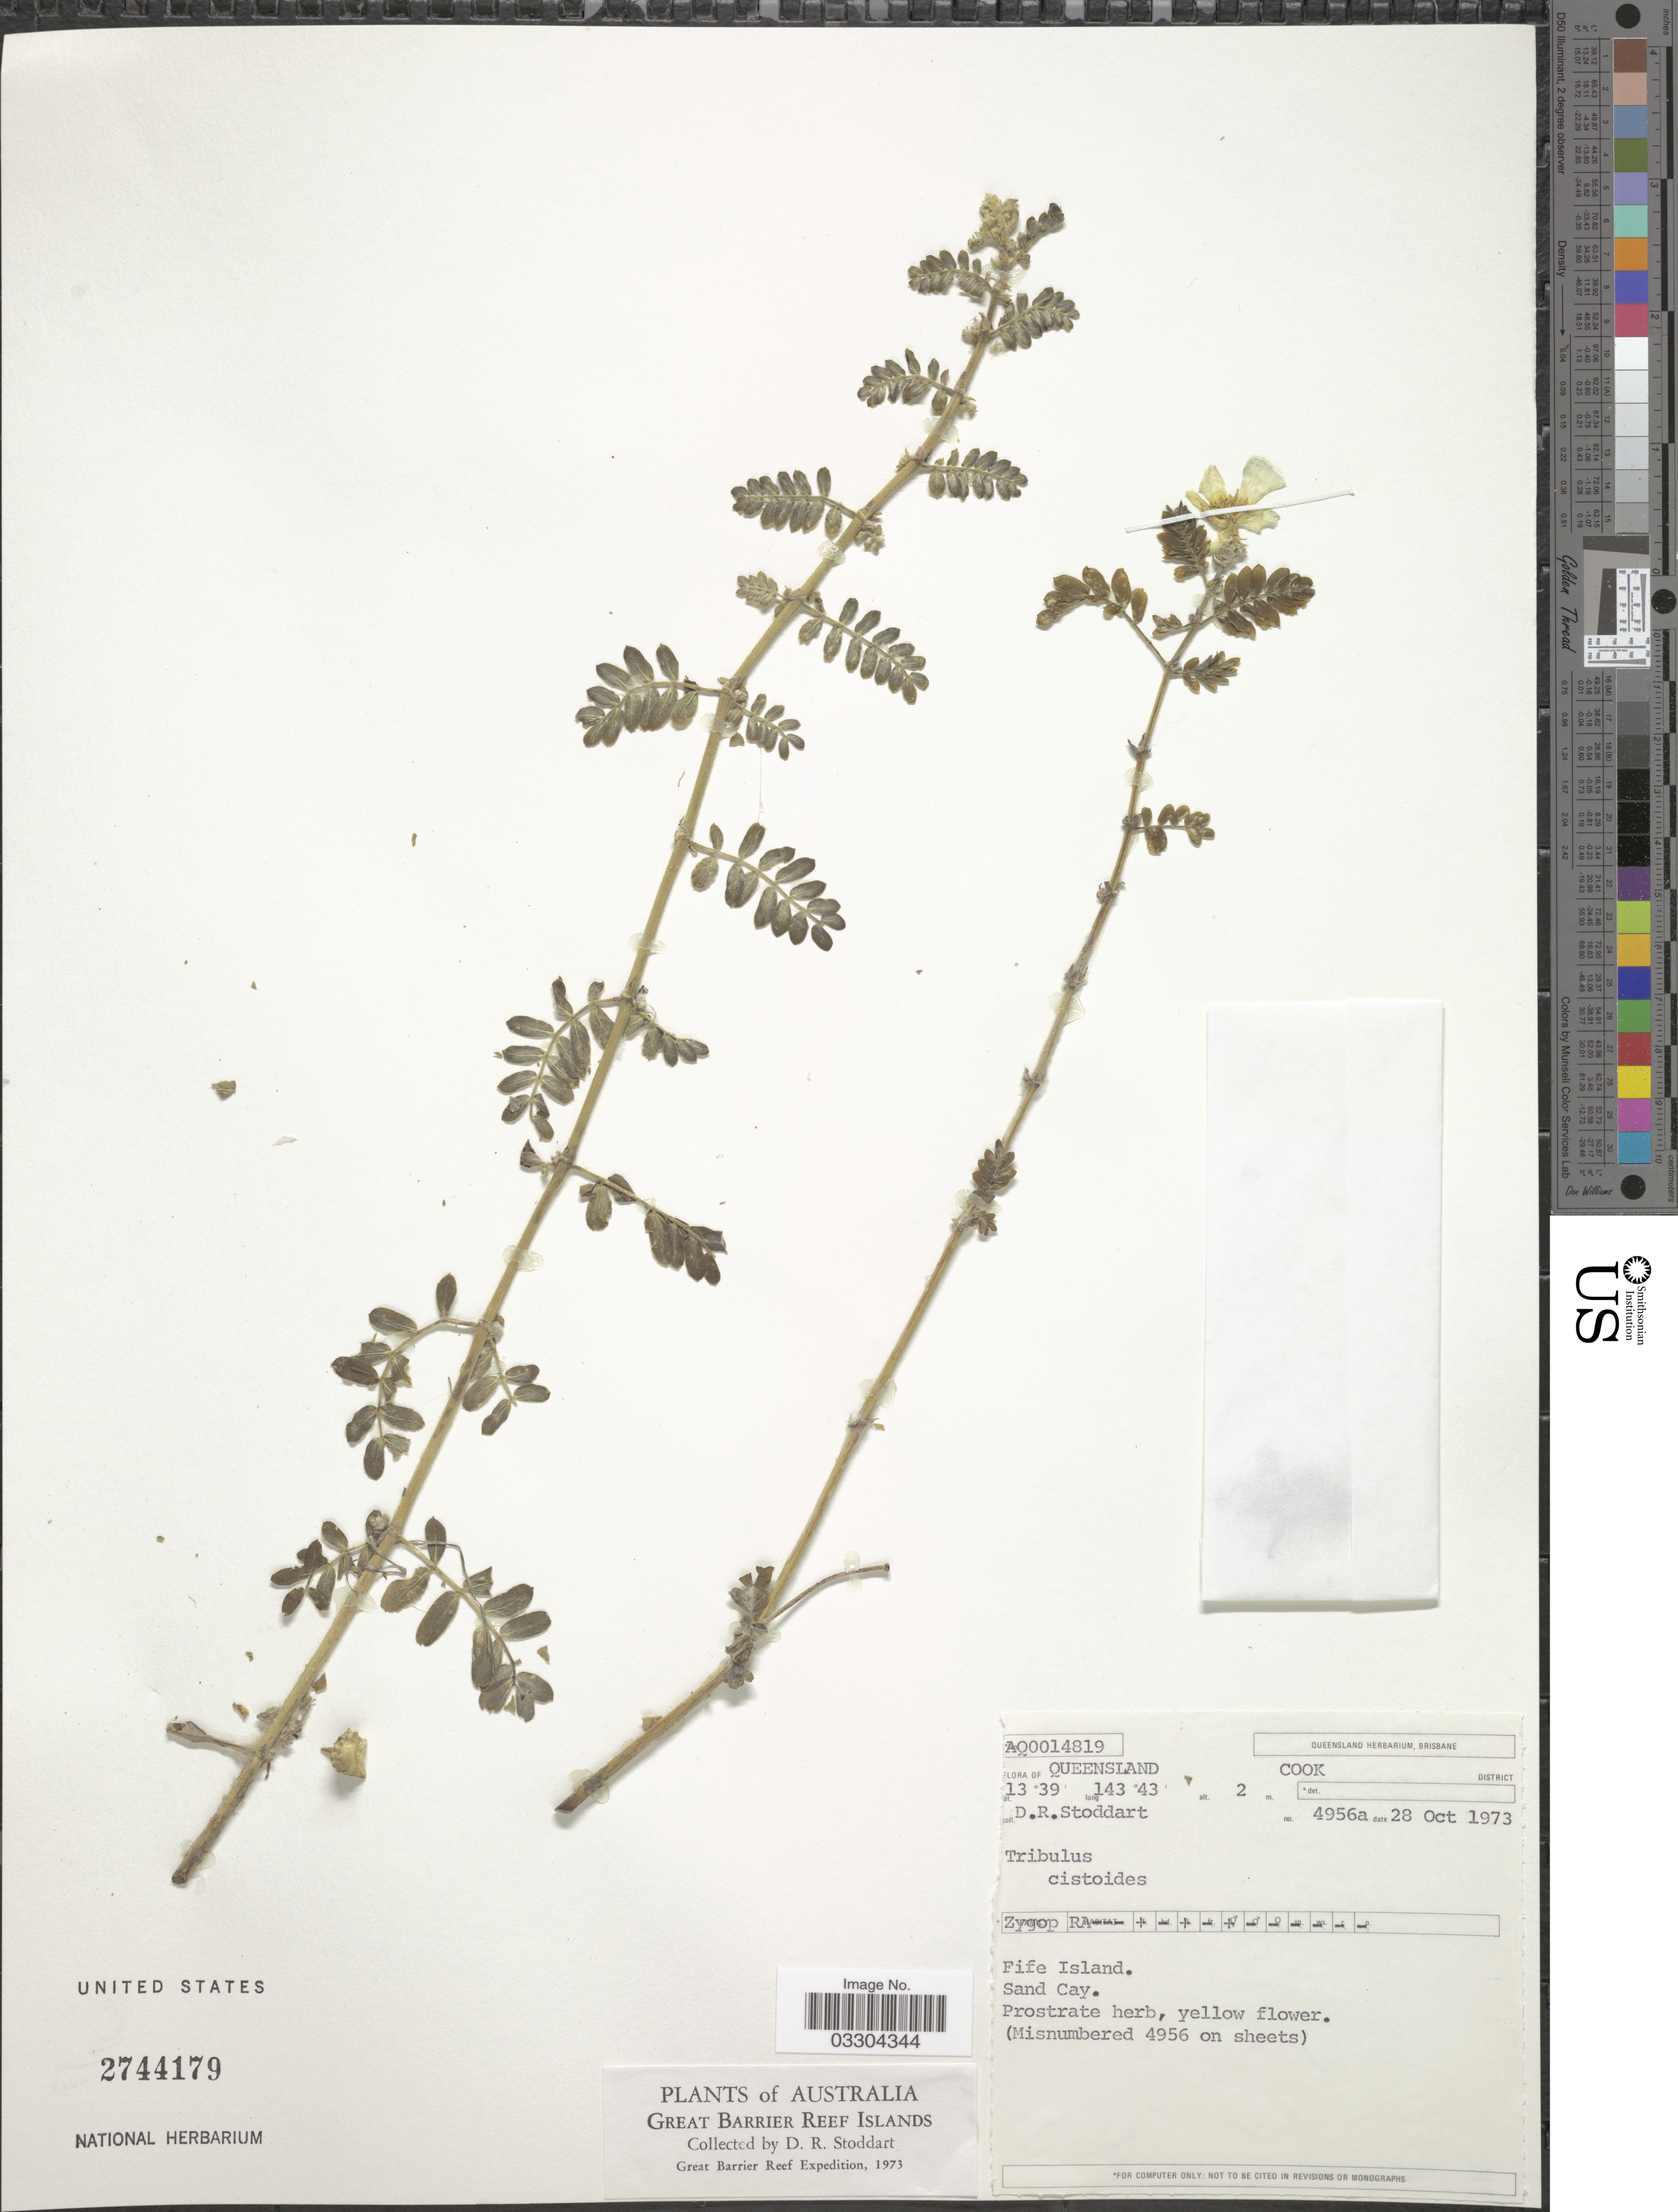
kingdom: Plantae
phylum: Tracheophyta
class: Magnoliopsida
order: Zygophyllales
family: Zygophyllaceae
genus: Tribulus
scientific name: Tribulus cistoides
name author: L.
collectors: D. R. Stoddart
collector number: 4956a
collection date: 1973-10-28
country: Australia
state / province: Queensland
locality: Cook District. Fife Island.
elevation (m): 2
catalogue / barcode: US 2744179